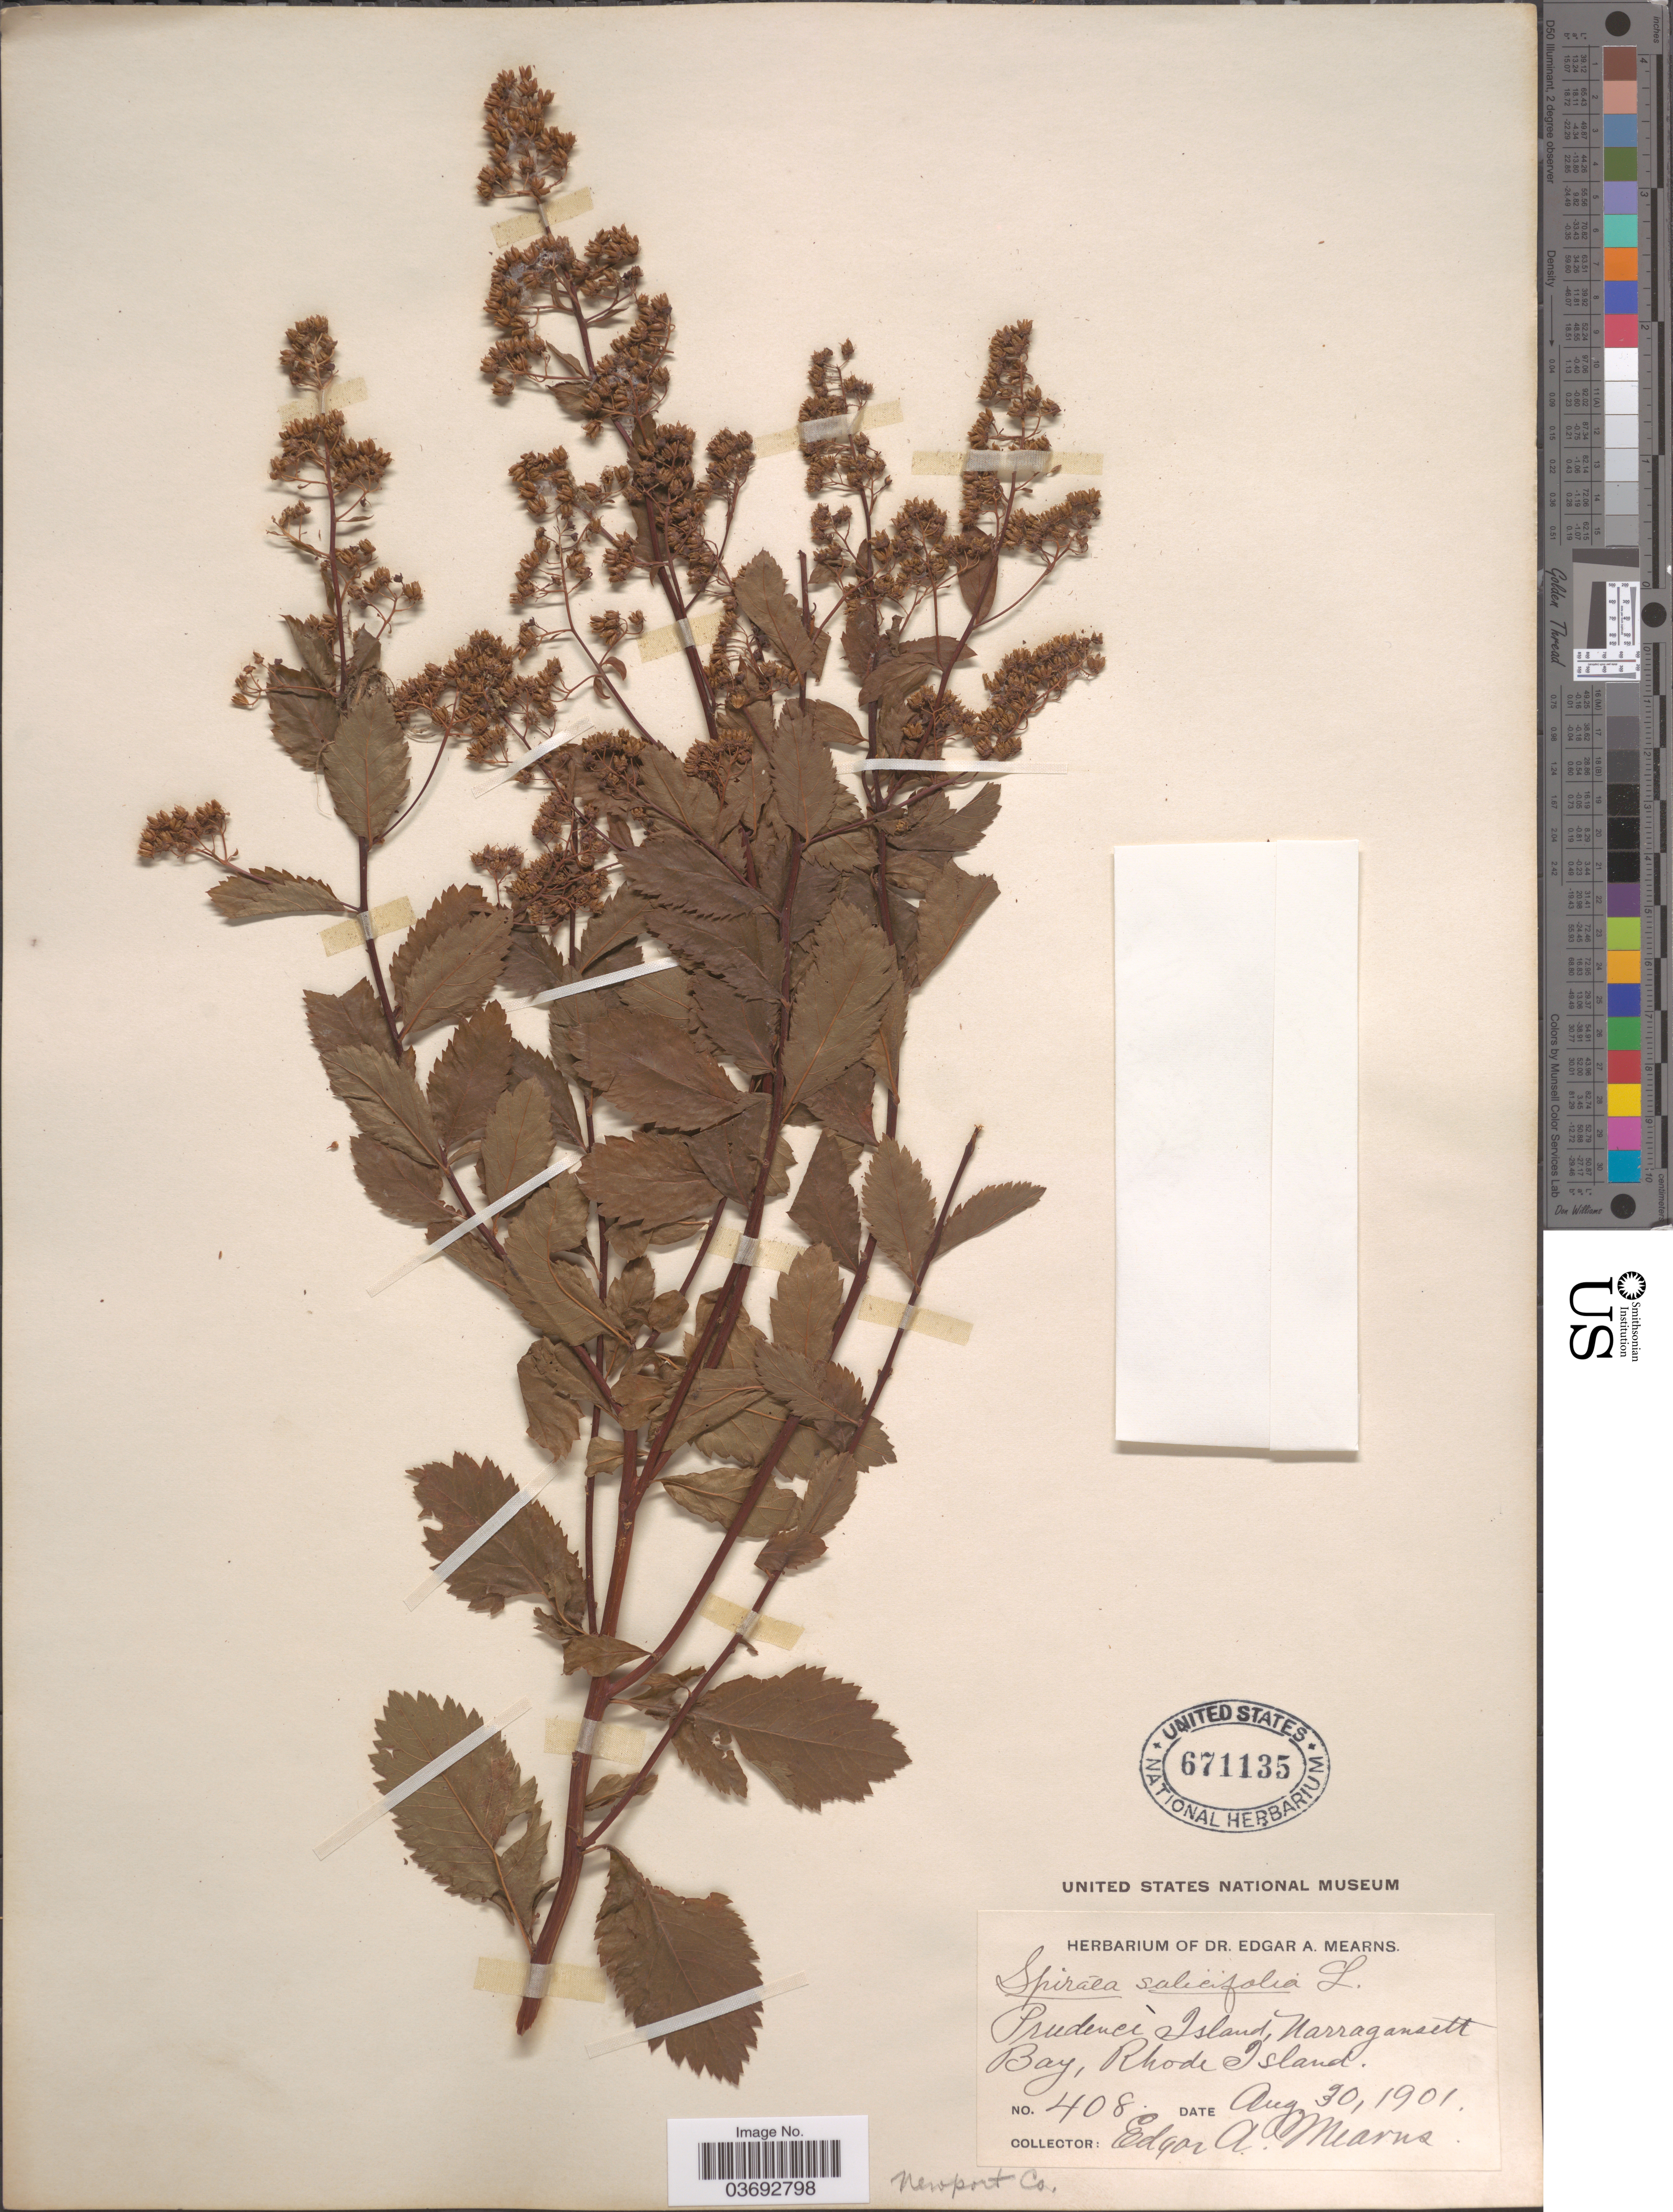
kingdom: Plantae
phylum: Tracheophyta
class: Magnoliopsida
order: Rosales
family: Rosaceae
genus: Spiraea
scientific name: Spiraea salicifolia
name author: L.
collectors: E. A. Mearns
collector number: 408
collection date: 1901-08-30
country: United States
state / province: Rhode Island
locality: Prudence Island, Narragansett Bay. Newport Co.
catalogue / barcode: US 671135